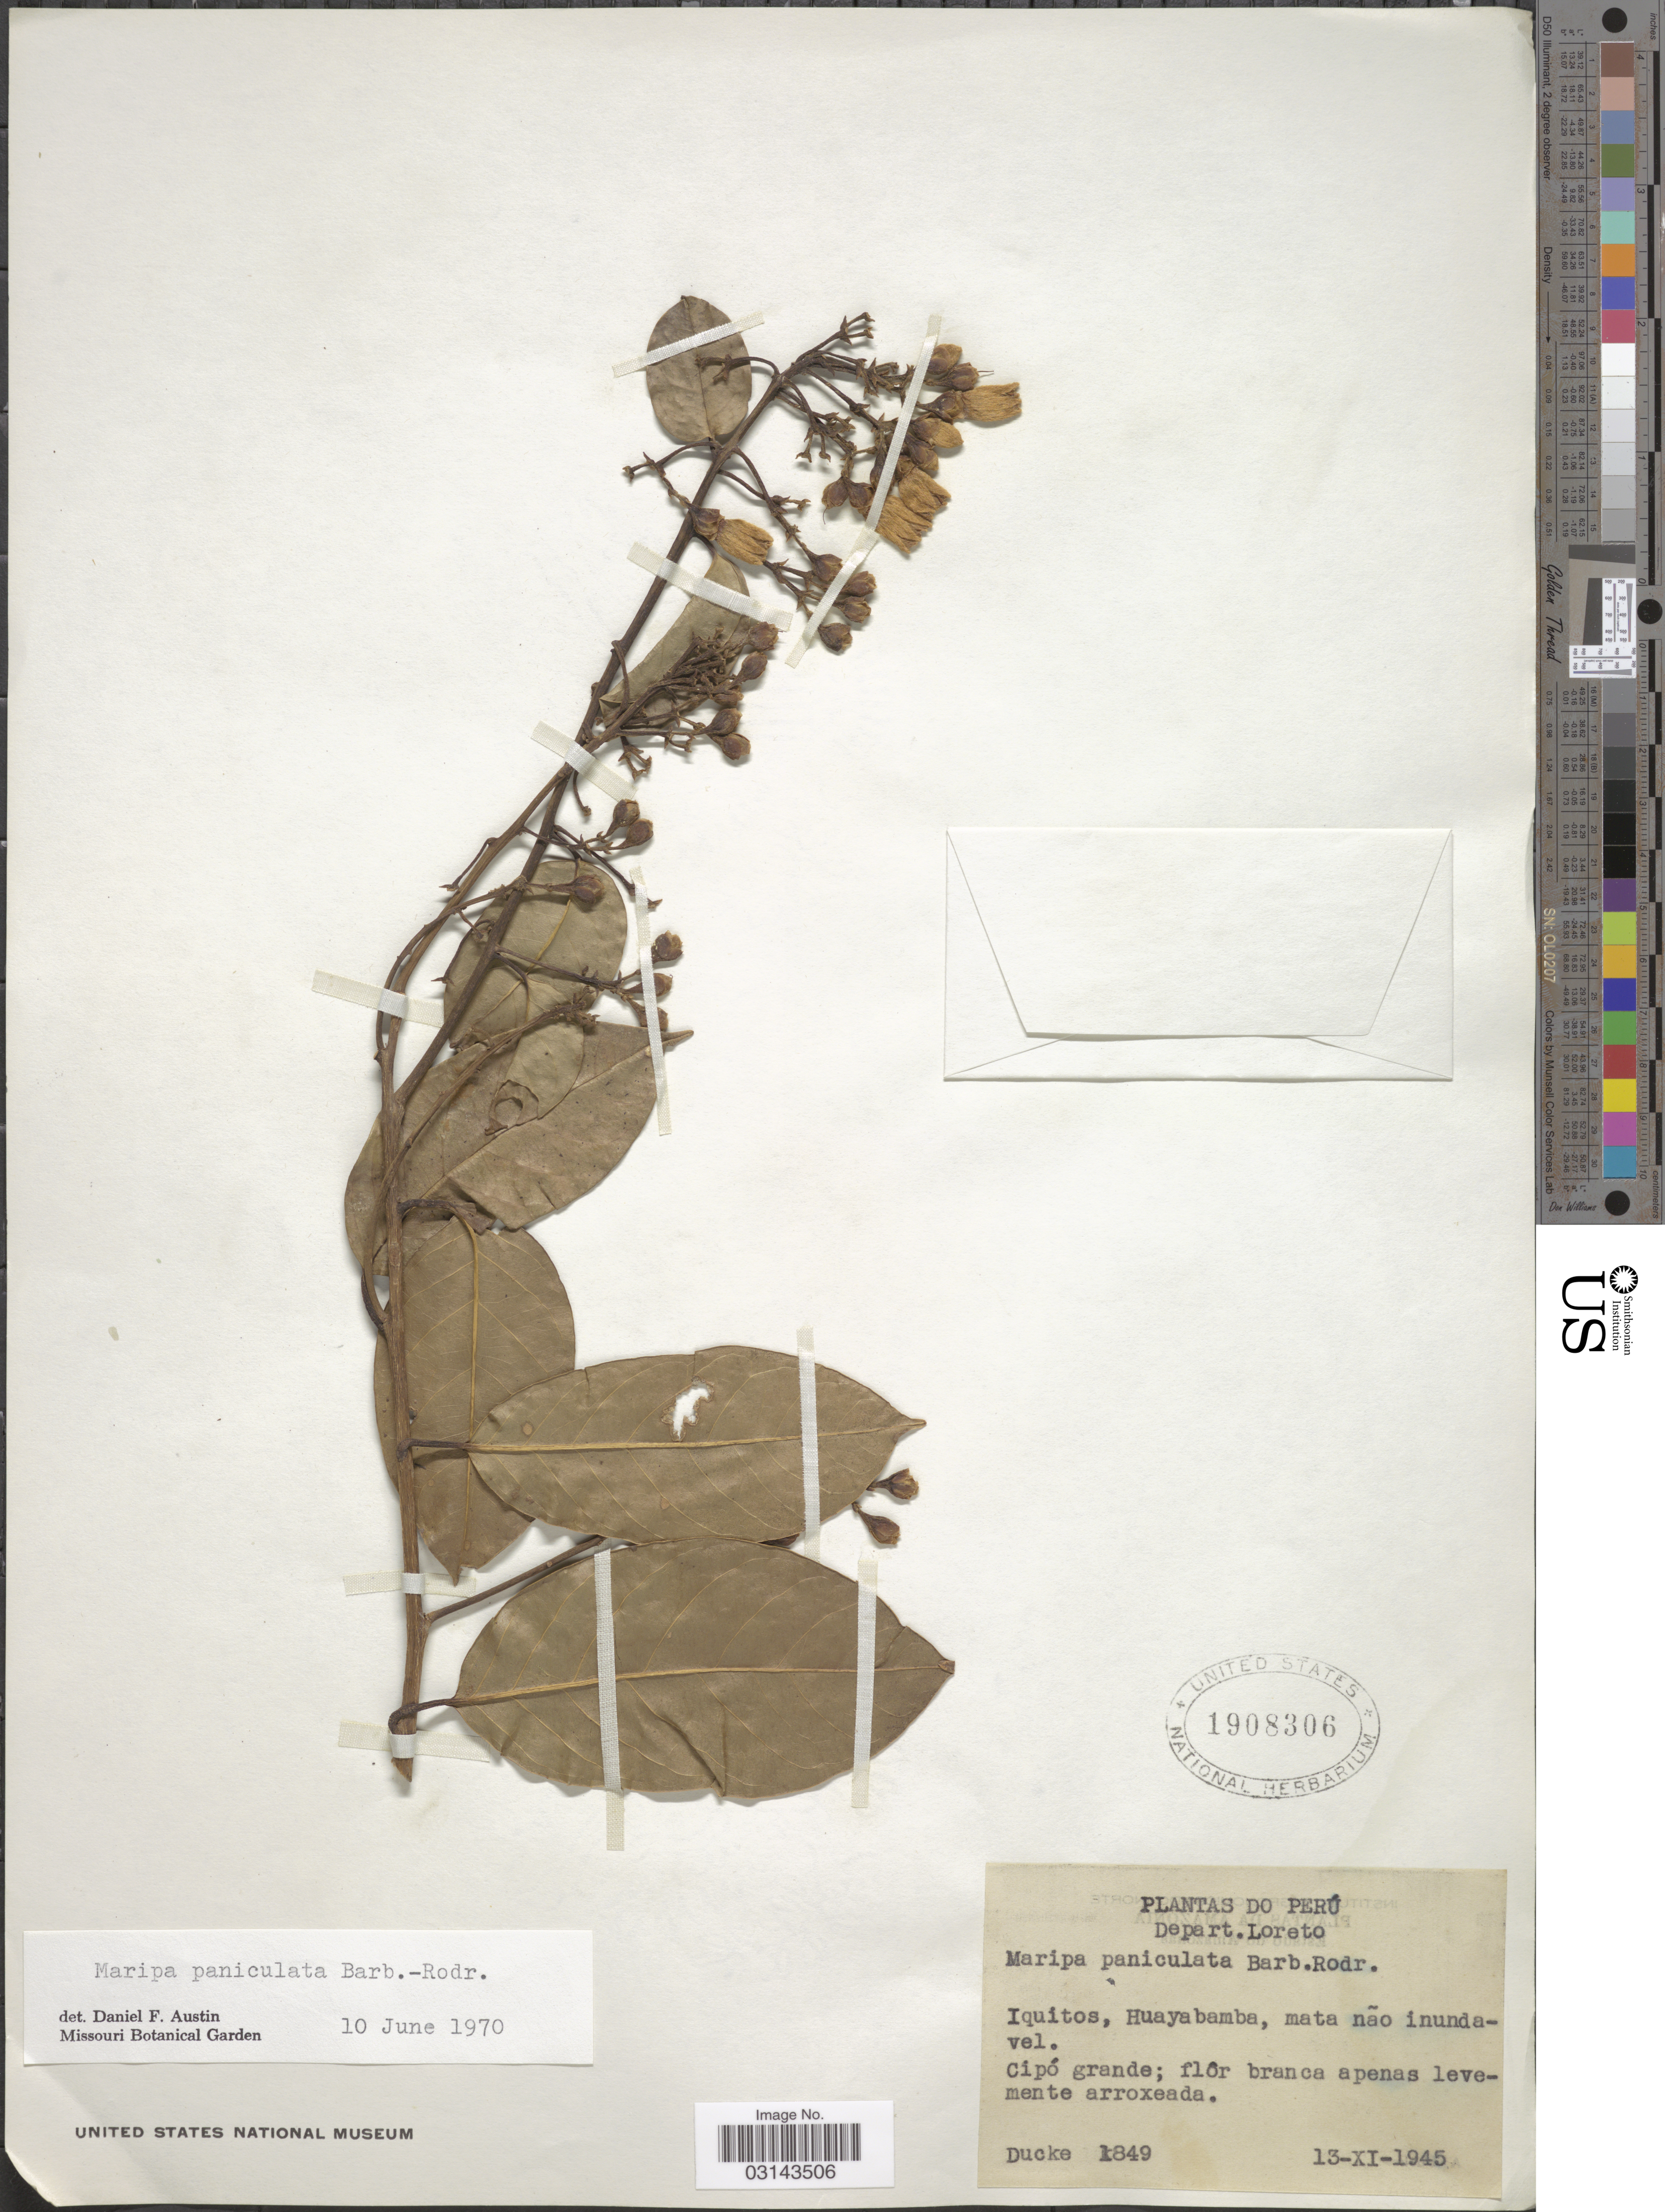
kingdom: Plantae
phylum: Tracheophyta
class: Magnoliopsida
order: Solanales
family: Convolvulaceae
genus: Maripa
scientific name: Maripa paniculata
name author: Barb. Rodr.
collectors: A. Ducke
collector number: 1849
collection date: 1945-11-13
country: Peru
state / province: Loreto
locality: Depart. Loreto. Iquitos, Huayabamba, mata não inundavel.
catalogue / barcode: US 1908306